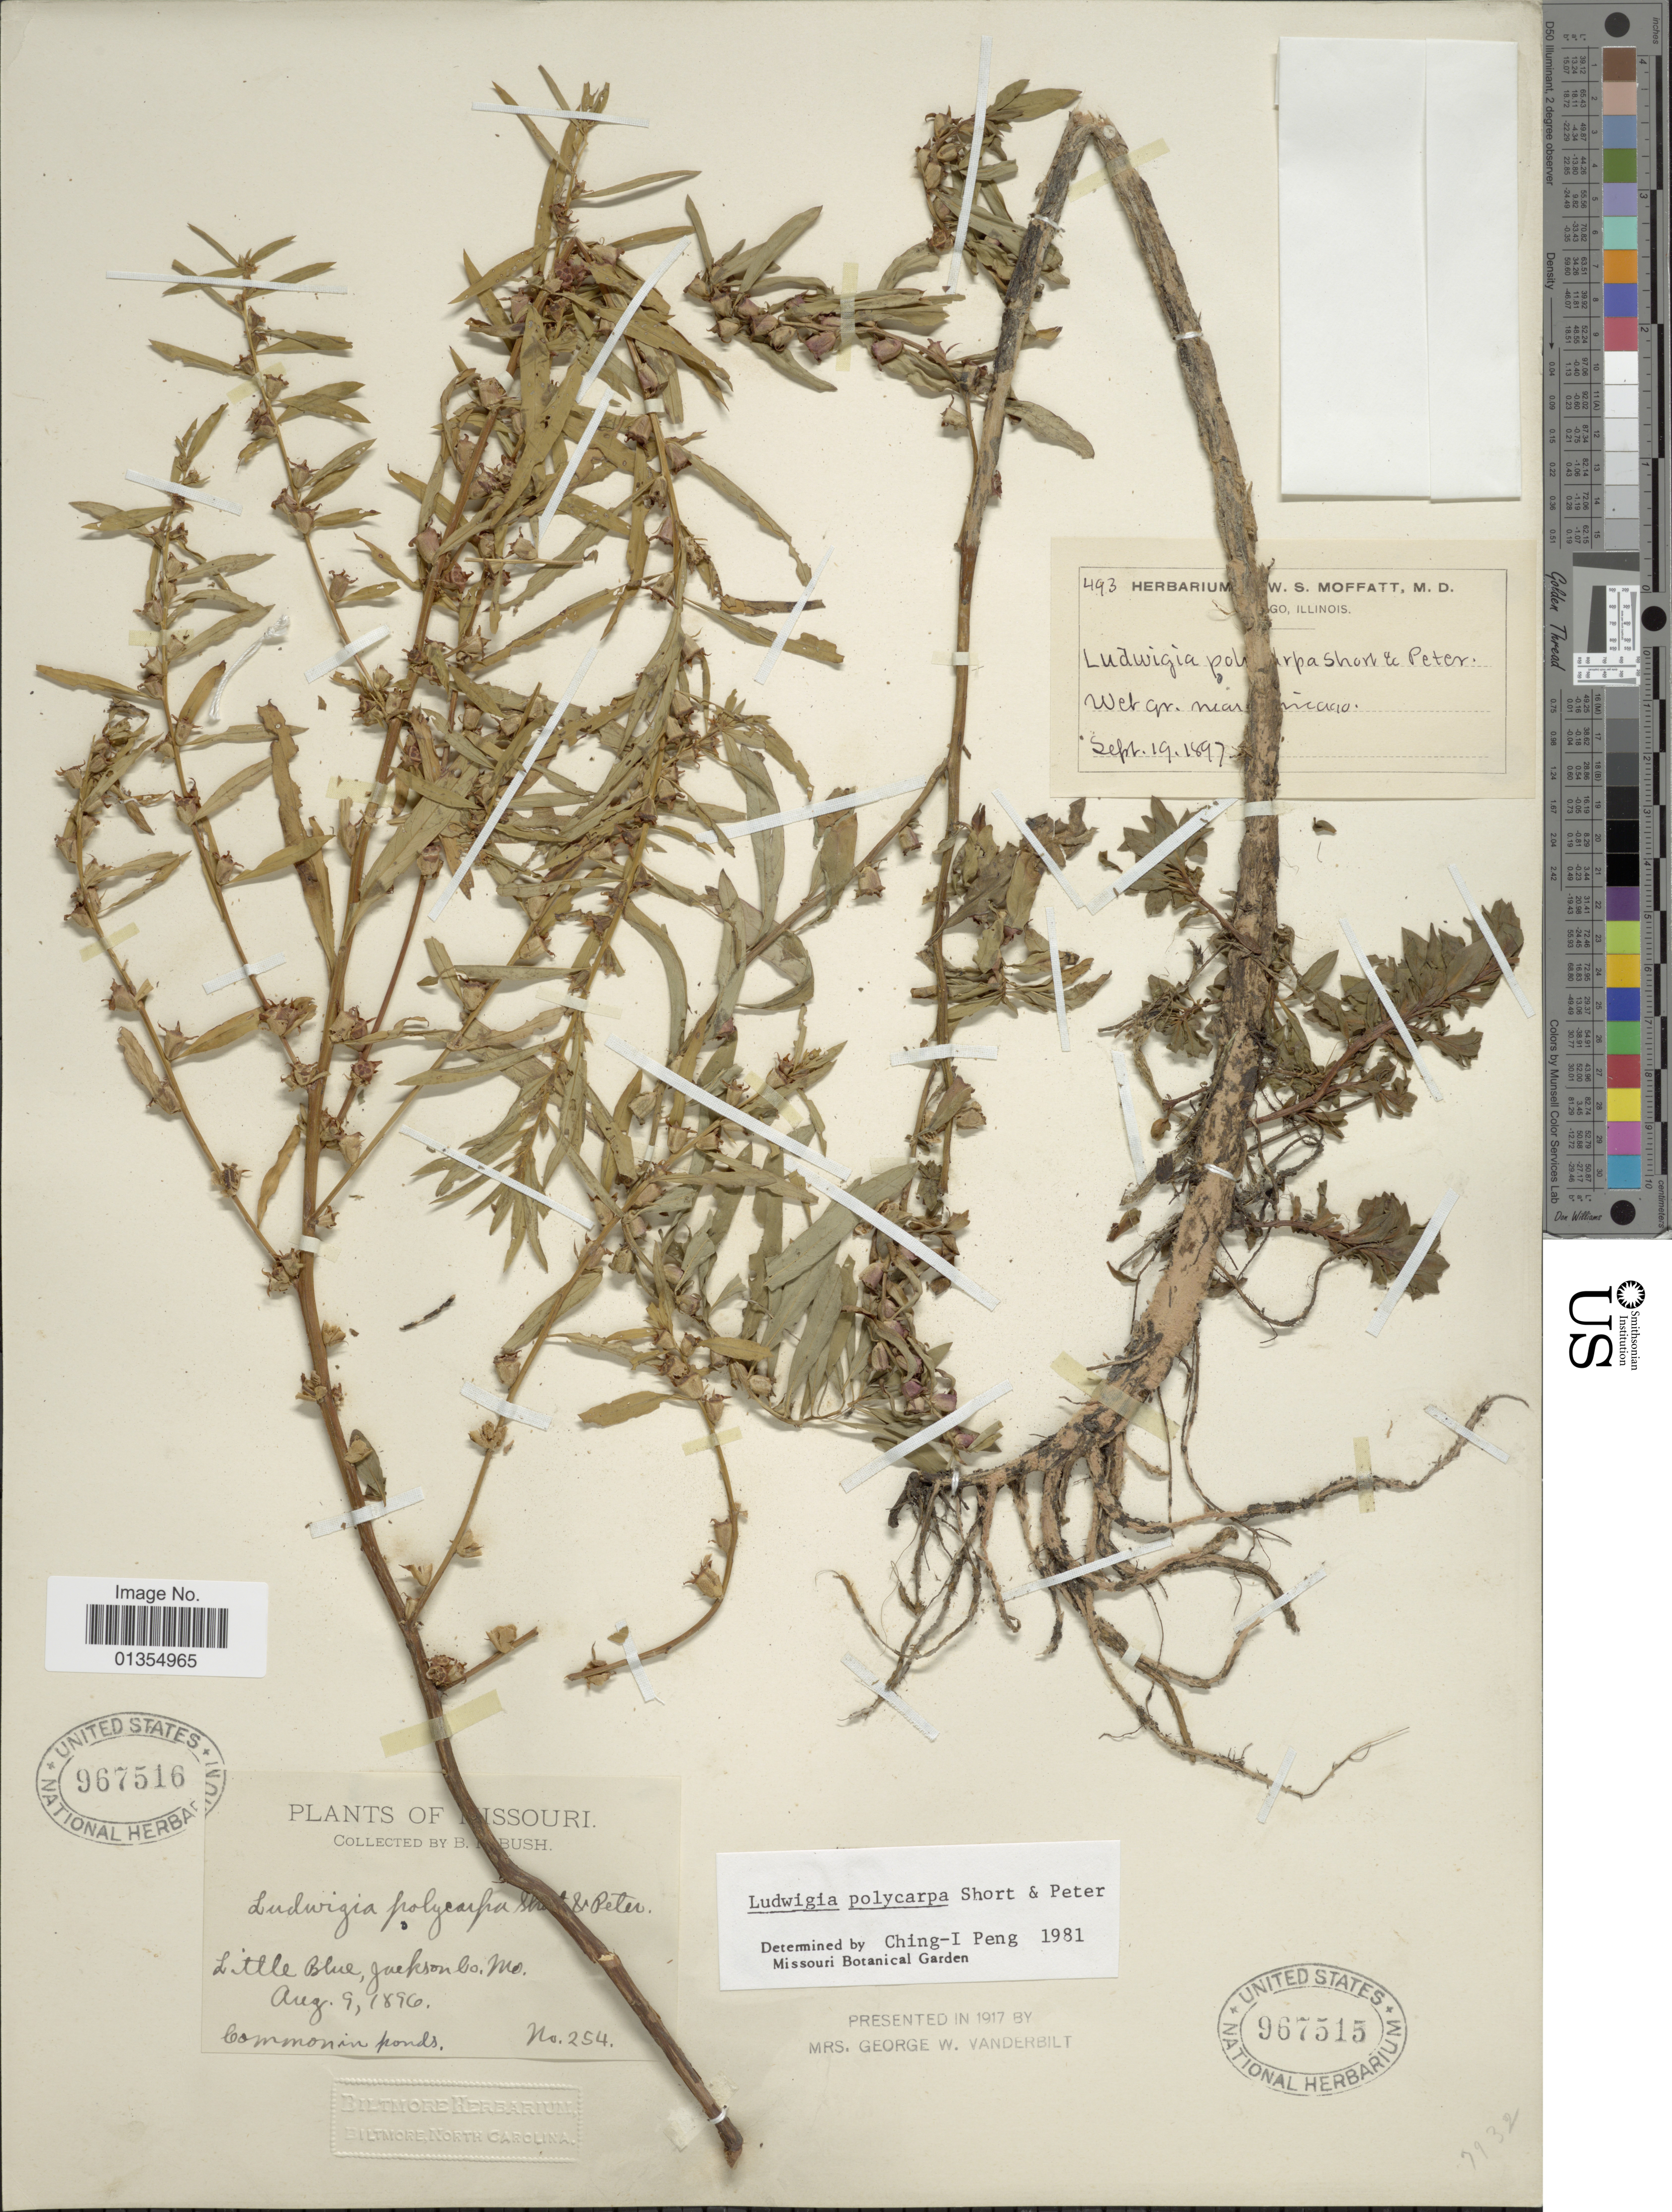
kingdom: Plantae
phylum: Tracheophyta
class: Magnoliopsida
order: Myrtales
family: Onagraceae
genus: Ludwigia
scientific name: Ludwigia polycarpa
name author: Short & R. Peter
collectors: B. F. Bush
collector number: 254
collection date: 1896-08-09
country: United States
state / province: Missouri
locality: Little Blue, Jackson Co.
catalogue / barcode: US 967516-2